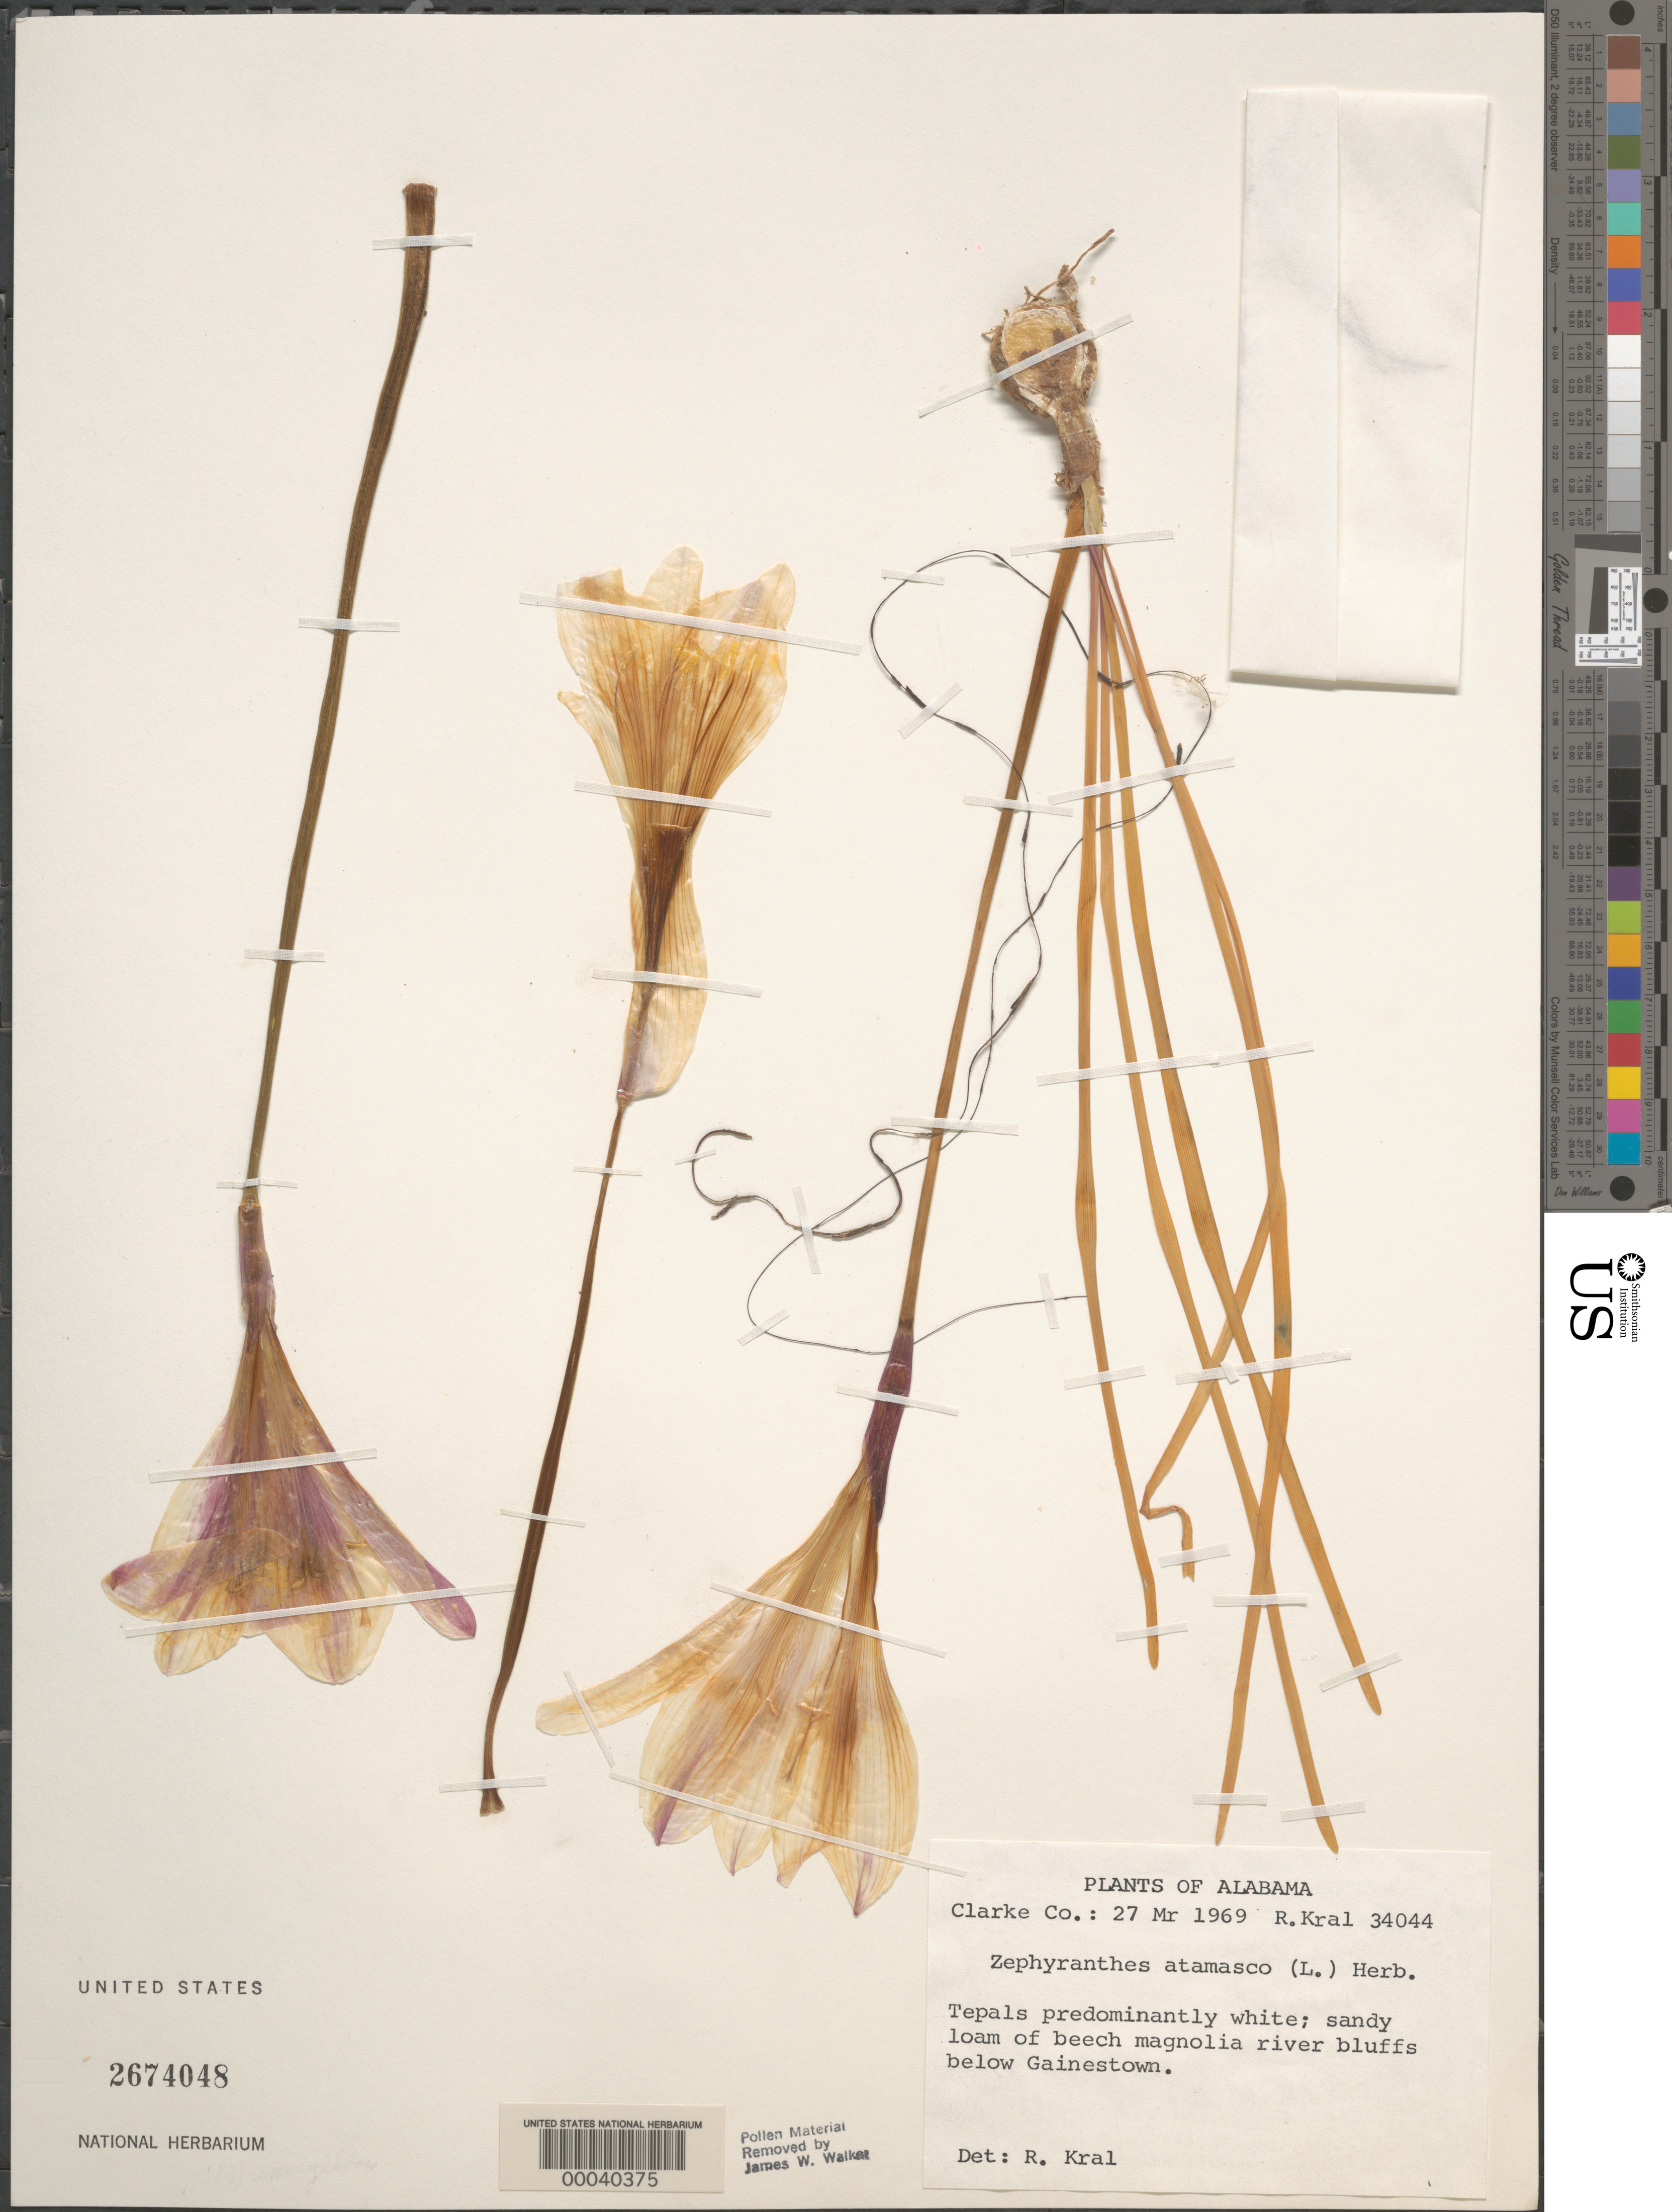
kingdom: Plantae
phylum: Tracheophyta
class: Liliopsida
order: Asparagales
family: Amaryllidaceae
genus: Zephyranthes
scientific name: Zephyranthes atamasco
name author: (L.) Herb.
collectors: R. Kral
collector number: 34044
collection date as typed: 27 Mar 1969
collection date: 1969-03-27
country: United States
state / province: Alabama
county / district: Clarke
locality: Below gainestown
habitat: Sandy loam of beech-magnolia river bluffs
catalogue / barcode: US 2674048